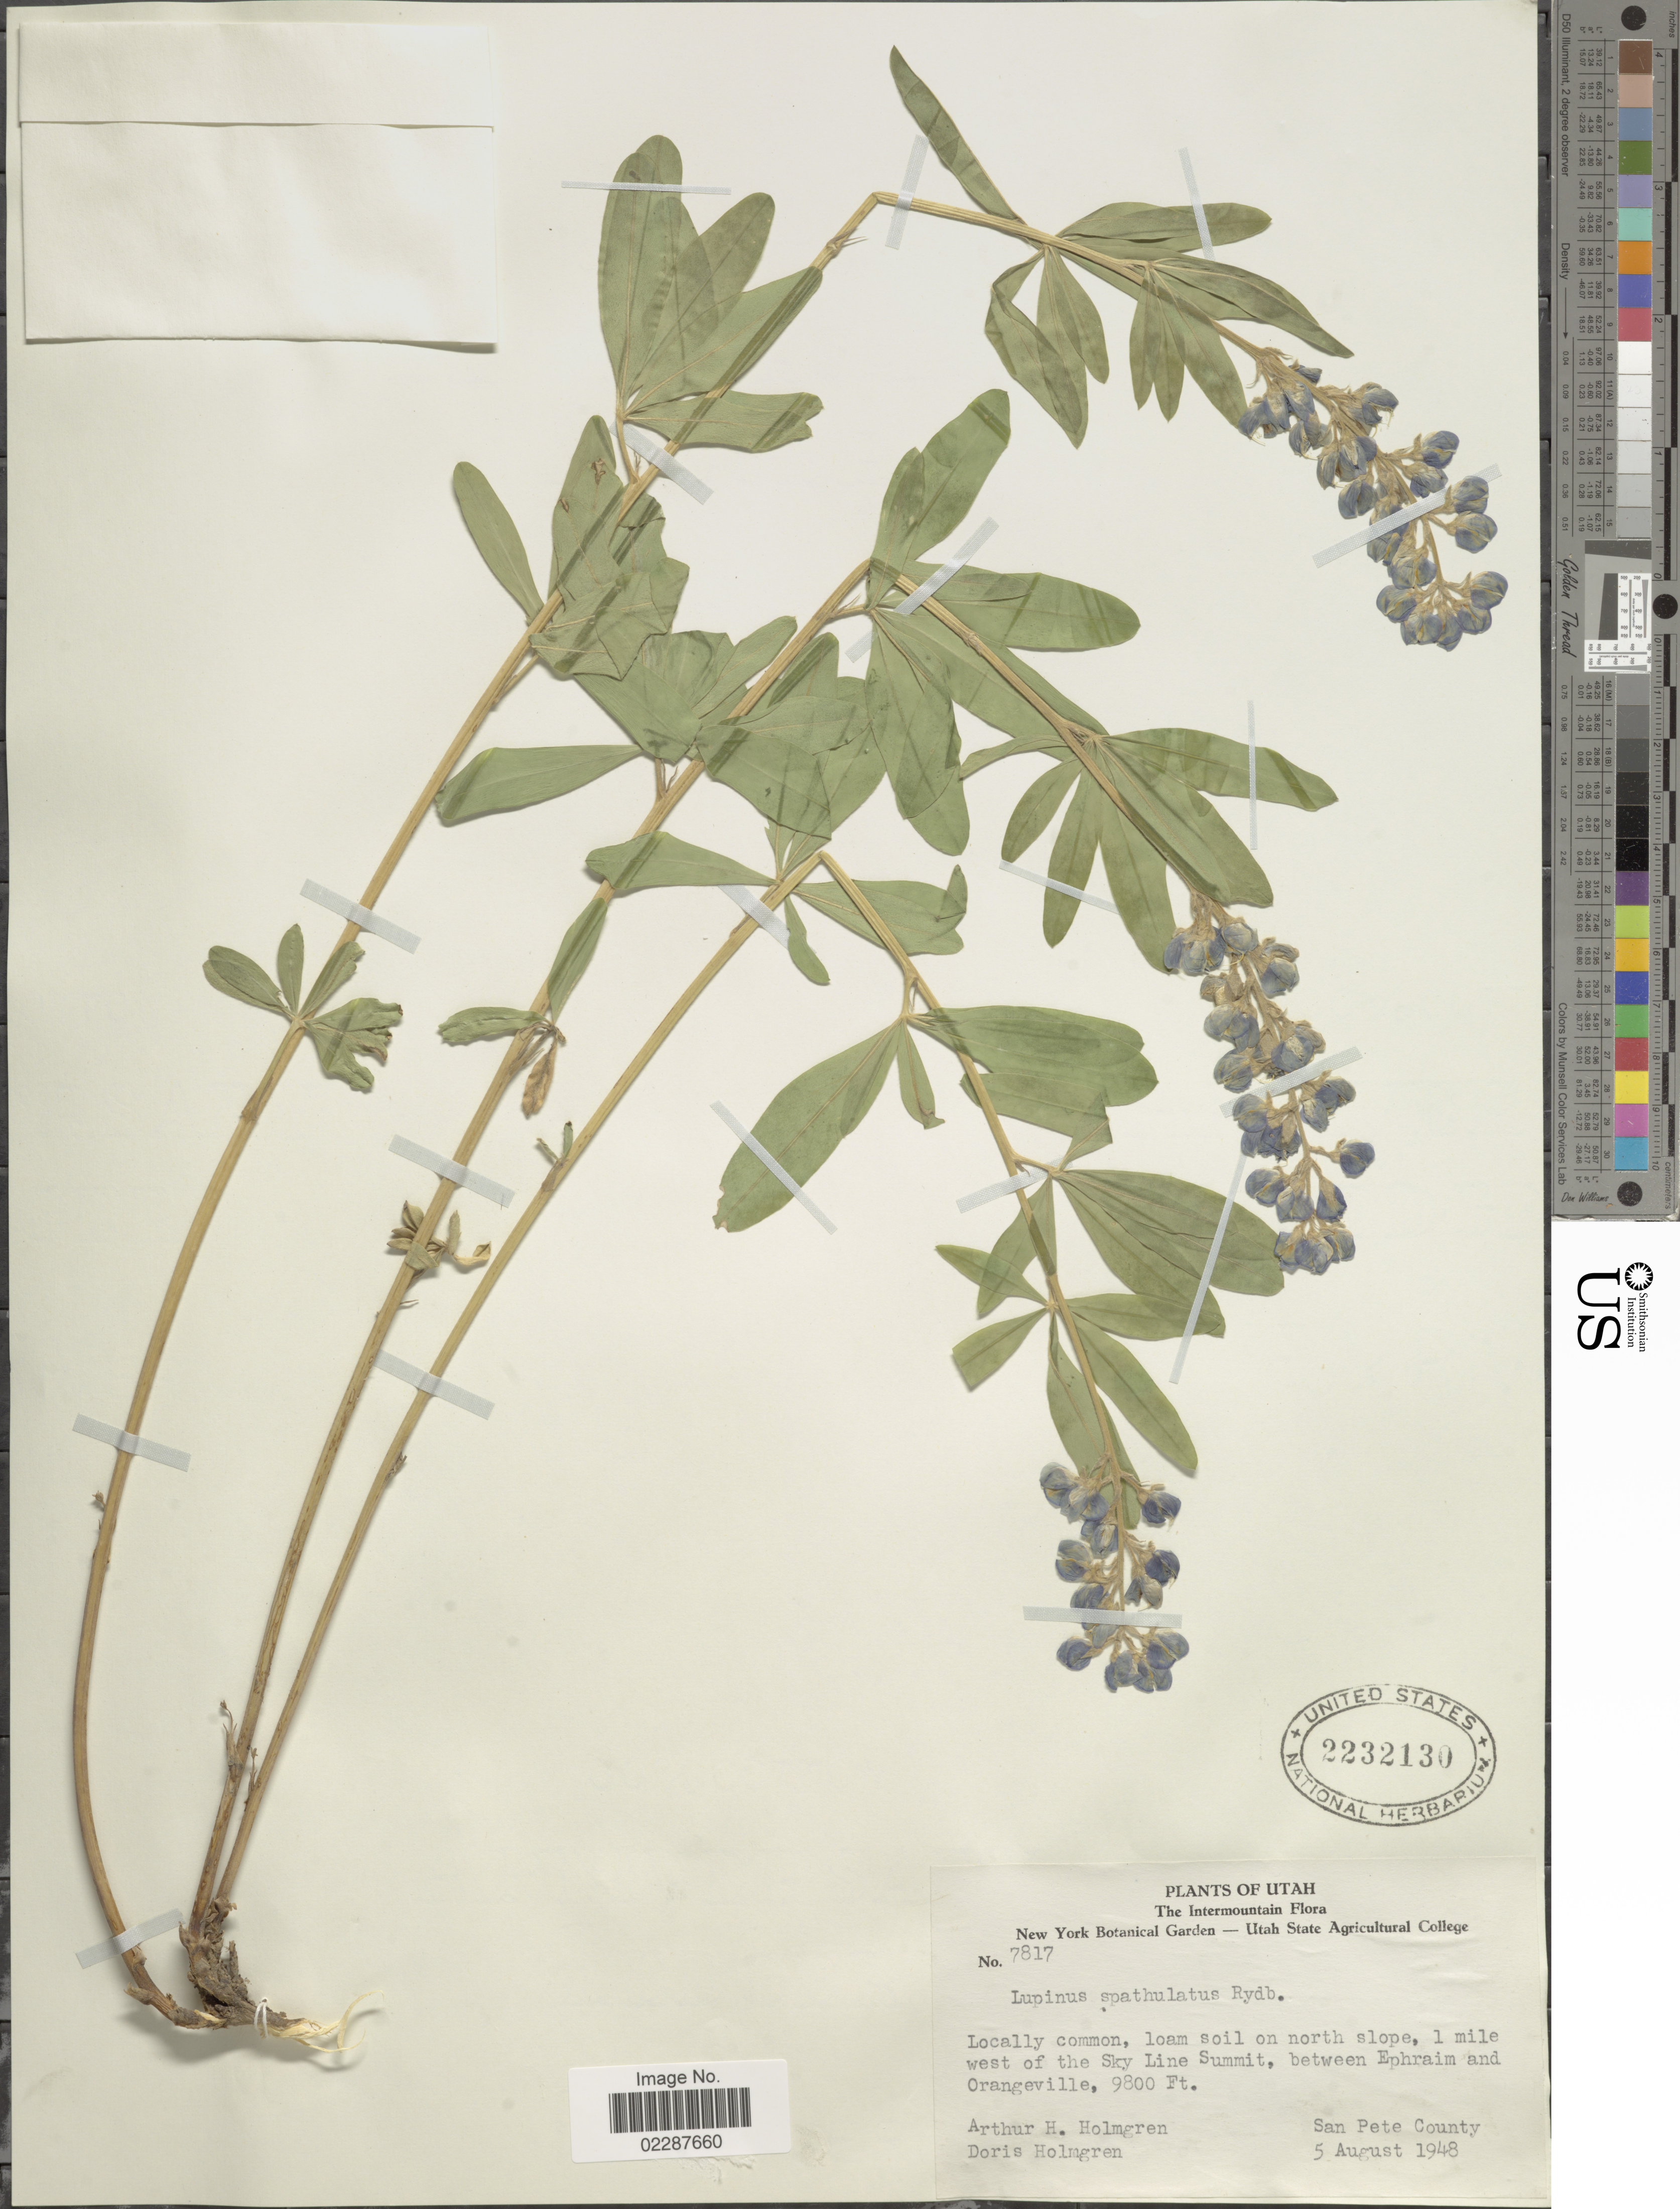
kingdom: Plantae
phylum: Tracheophyta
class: Magnoliopsida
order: Fabales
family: Fabaceae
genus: Lupinus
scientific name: Lupinus spathulatus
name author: Rydb.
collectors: A. H. Holmgren & D. E. Holmgren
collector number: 7817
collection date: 1948-08-05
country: United States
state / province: Utah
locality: Intermountain, loam soil on north slope, 1 mile west of the Sky Line Summit, between Ephraim and Orangeville, San Pete County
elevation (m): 2987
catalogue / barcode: US 2232130